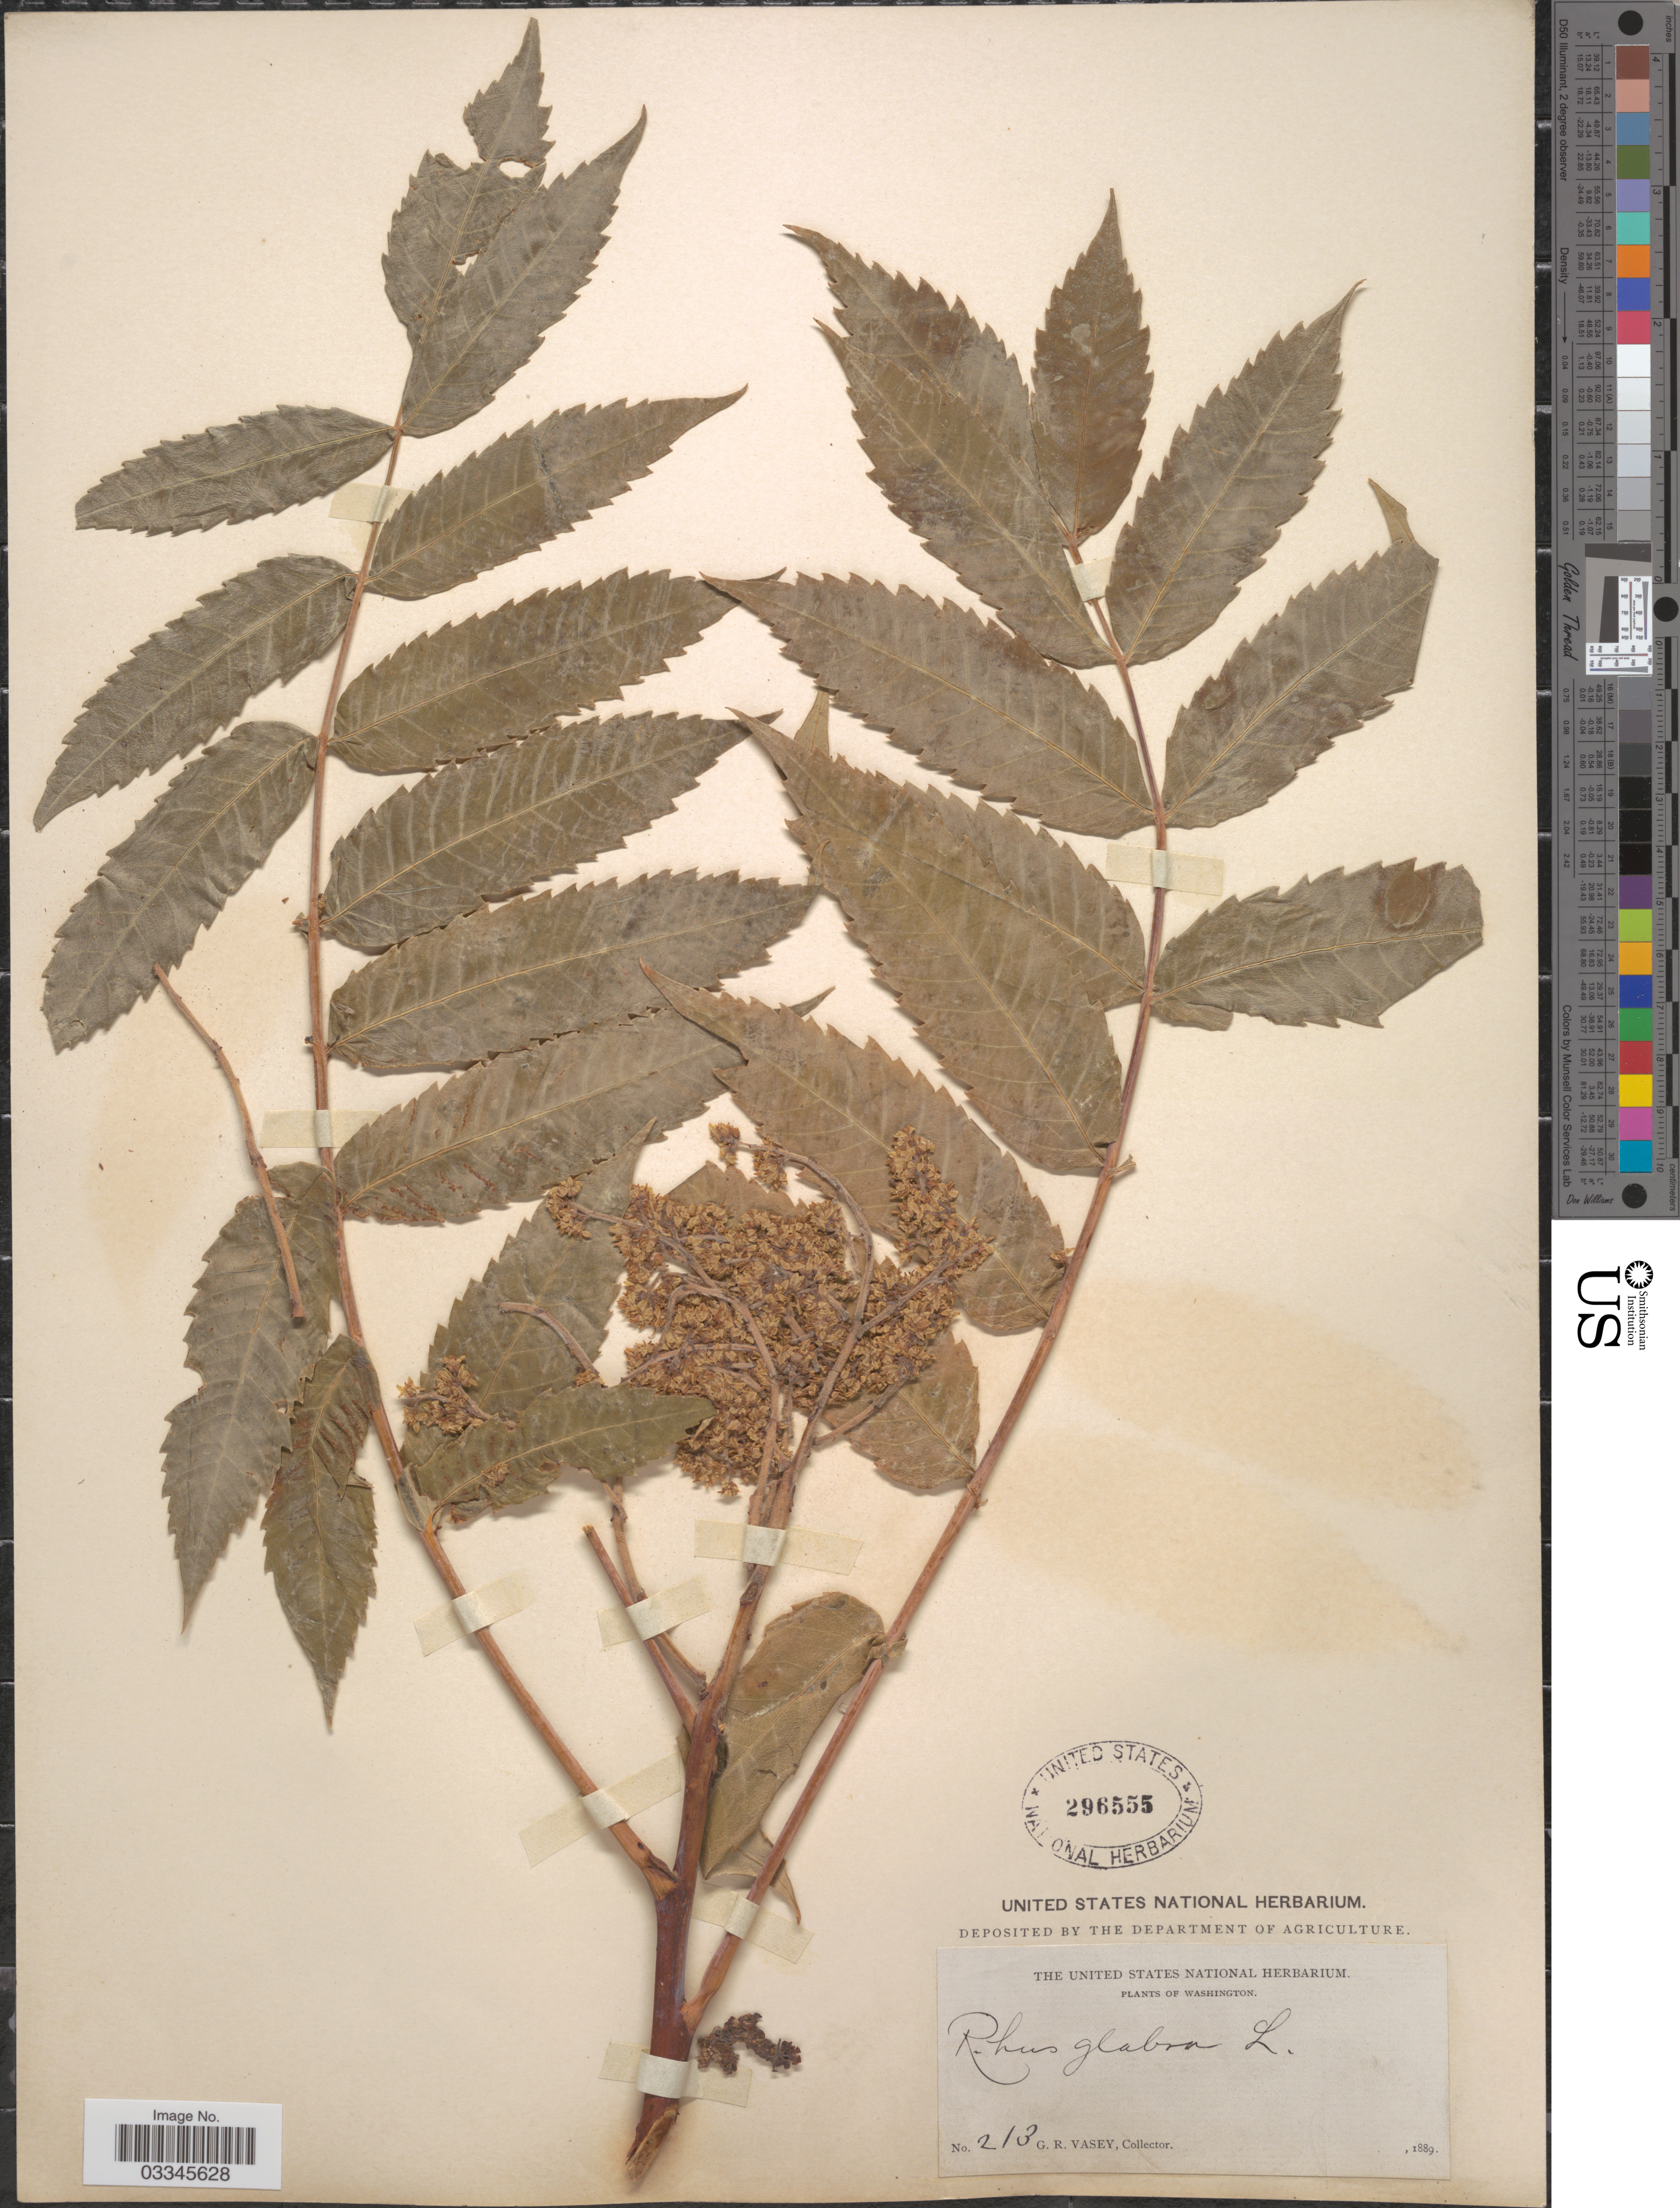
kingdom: Plantae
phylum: Tracheophyta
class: Magnoliopsida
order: Sapindales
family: Anacardiaceae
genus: Rhus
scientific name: Rhus arguta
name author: Greene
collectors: G. R. Vasey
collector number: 213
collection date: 1889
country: United States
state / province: Washington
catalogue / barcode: US 296555